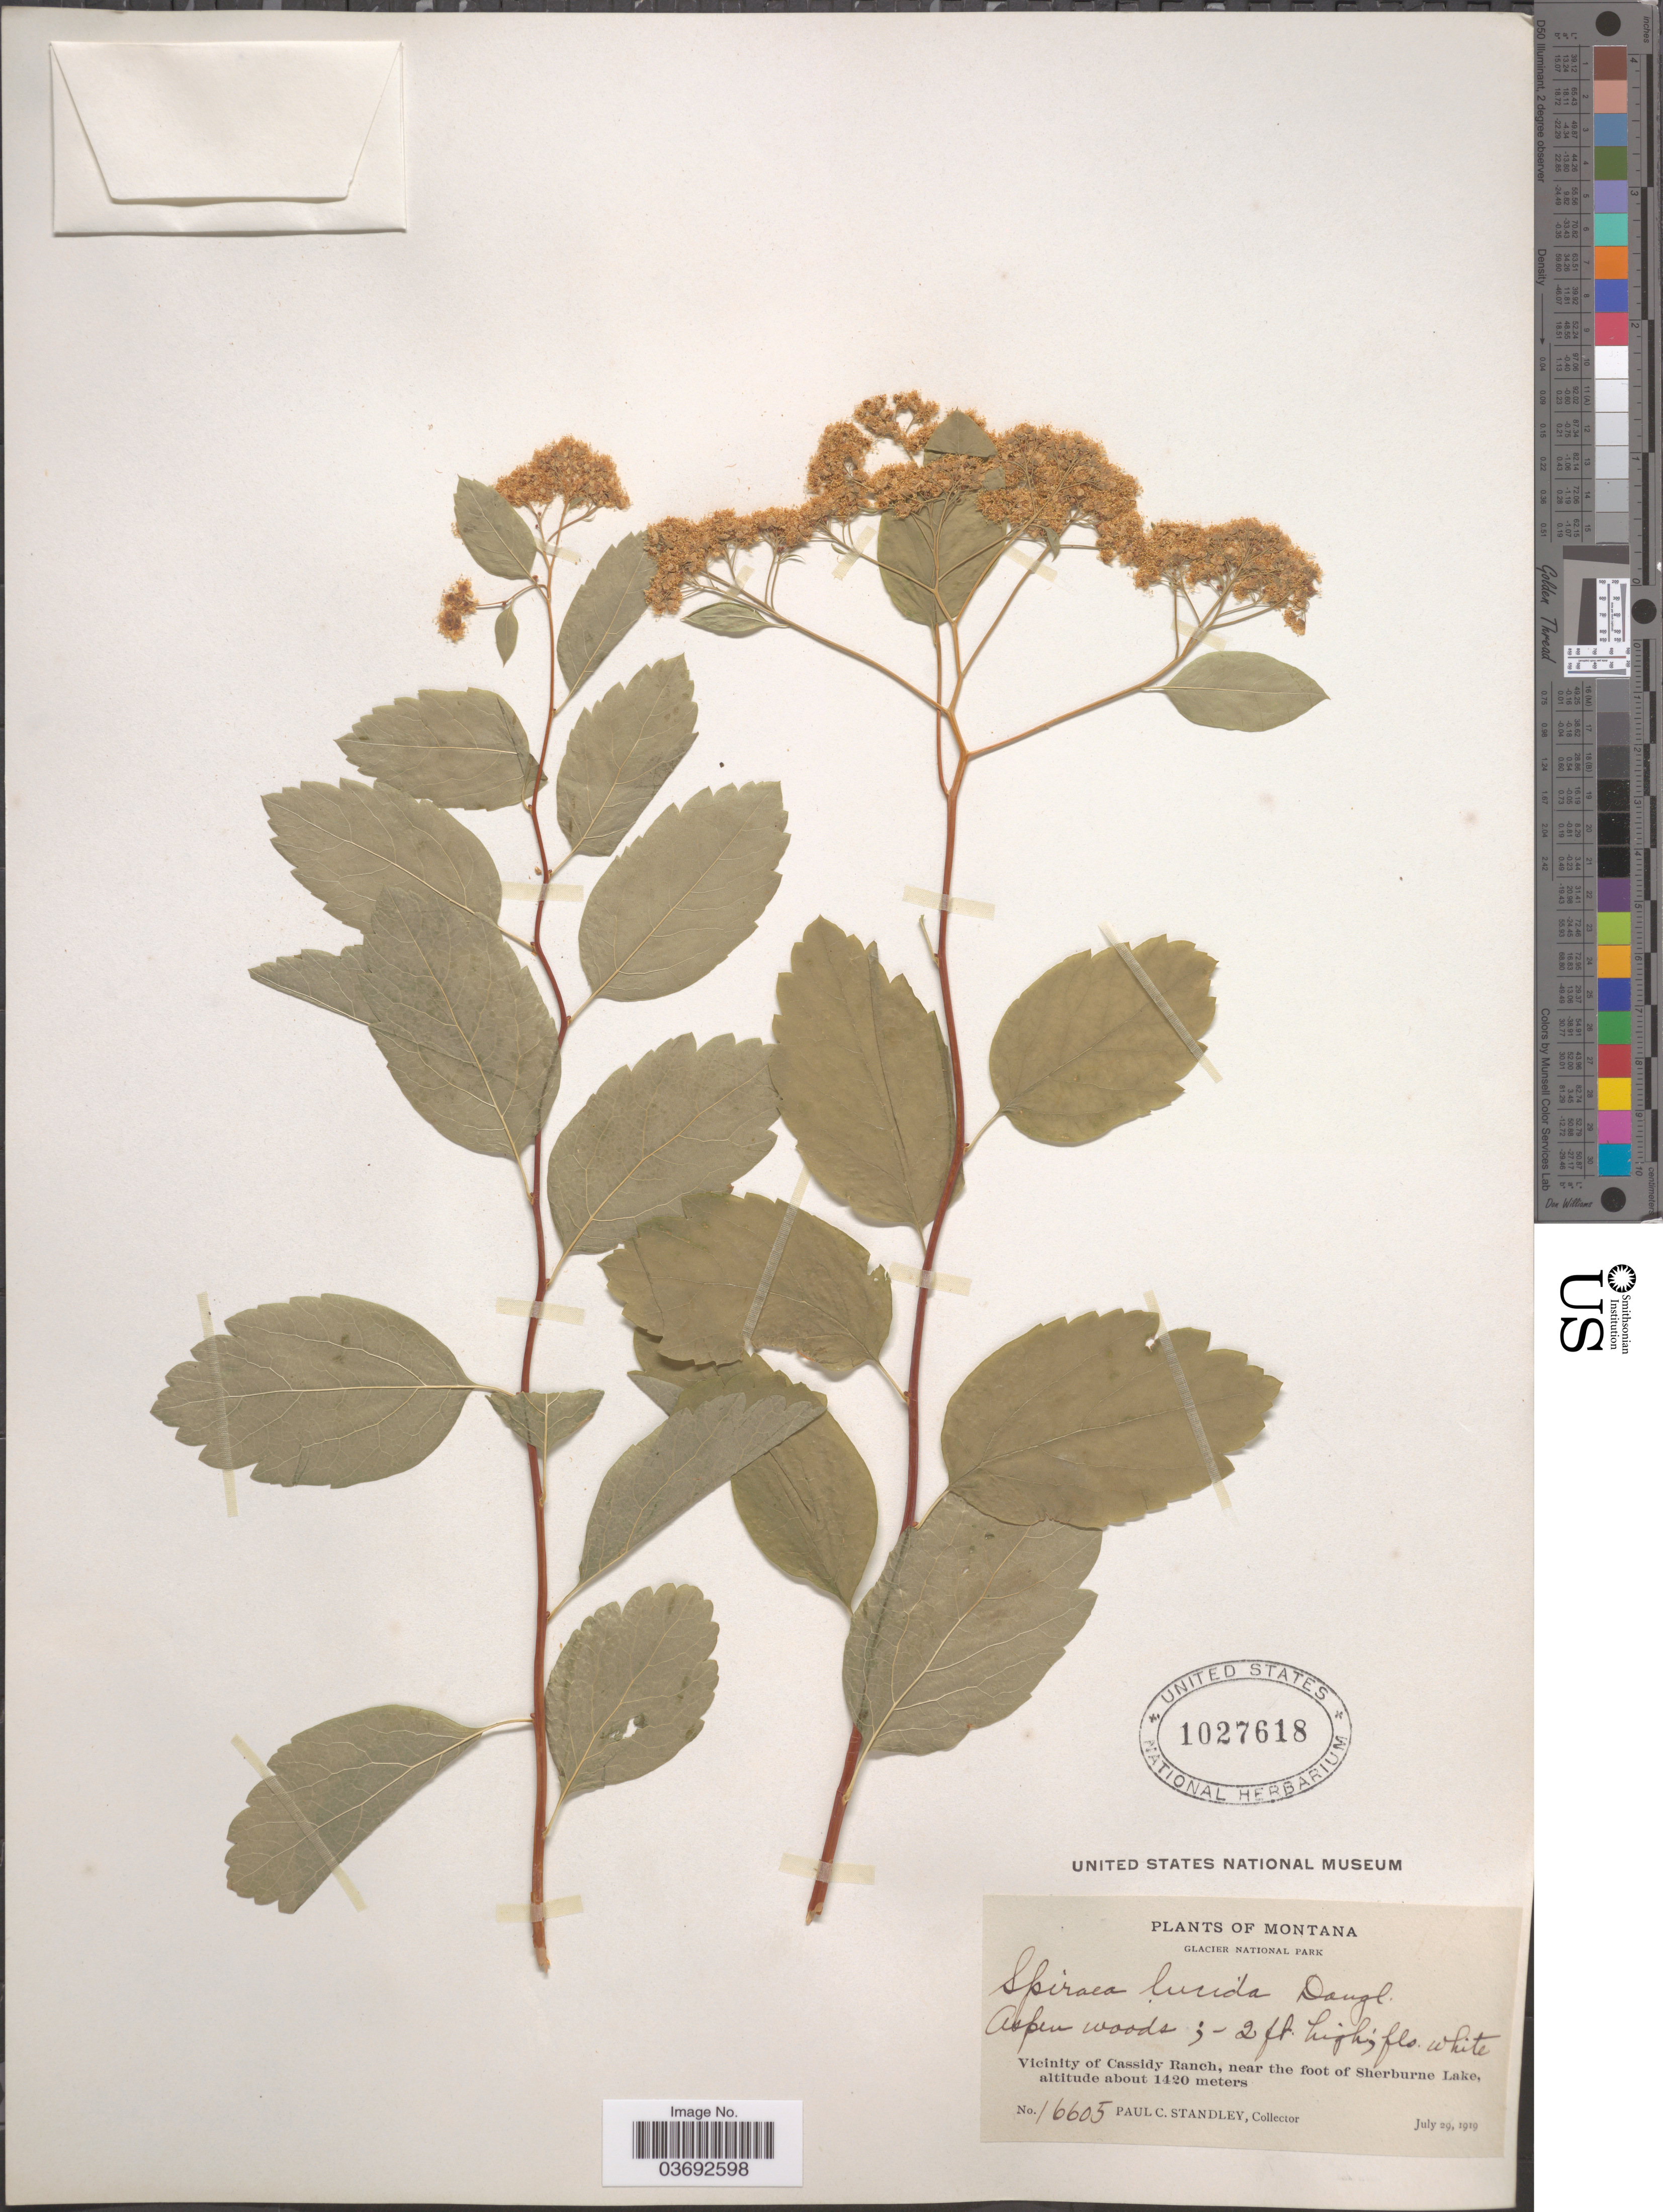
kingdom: Plantae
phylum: Tracheophyta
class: Magnoliopsida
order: Rosales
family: Rosaceae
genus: Spiraea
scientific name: Spiraea lucida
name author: Douglas ex Greene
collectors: P. C. Standley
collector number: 16605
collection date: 1919-07-29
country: United States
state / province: Montana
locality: Glacier National Park. Vicinity of Cassidy Ranch, near the foot of Sherburne Lake.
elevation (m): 1420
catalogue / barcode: US 1027618